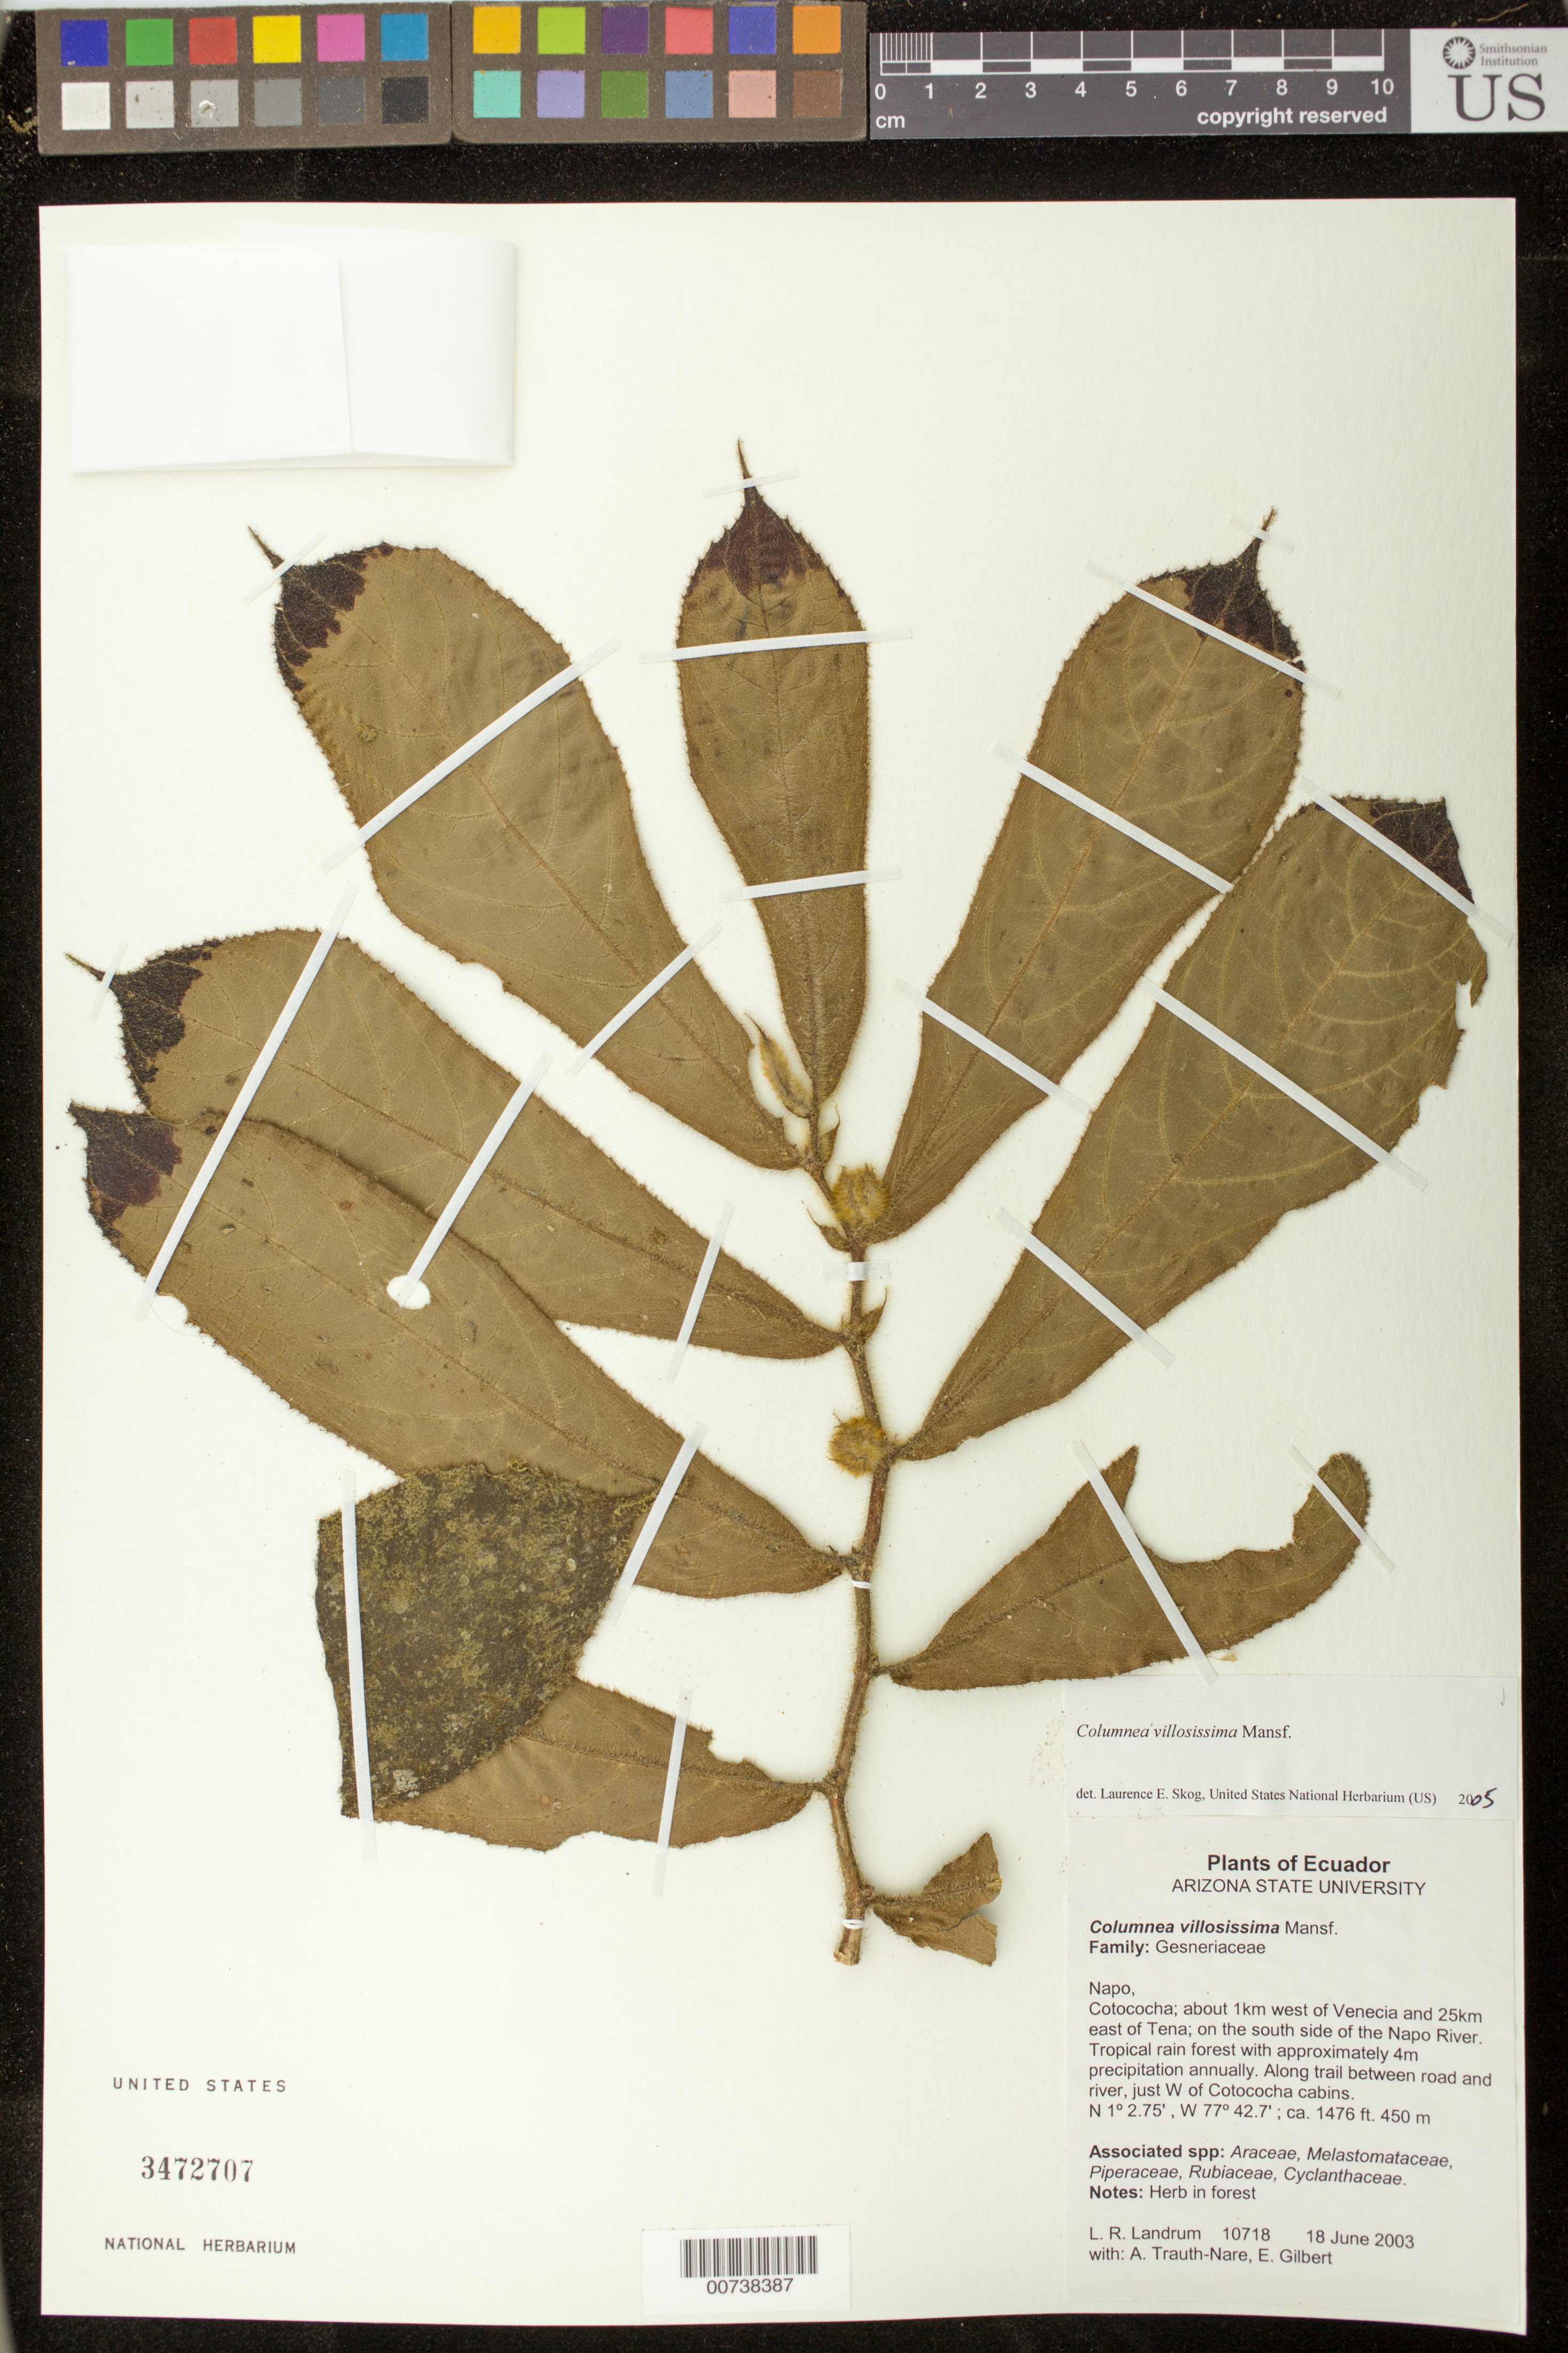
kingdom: Plantae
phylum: Tracheophyta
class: Magnoliopsida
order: Lamiales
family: Gesneriaceae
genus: Columnea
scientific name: Columnea villosissima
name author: Mansf.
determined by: Skog, Laurence E.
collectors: L. R. Landrum, A. Trauth-Nare & E. Gilbert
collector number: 10718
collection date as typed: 18 Jun 2003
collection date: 2003-06-18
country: Ecuador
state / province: Napo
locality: Napo, Cotocacha; about 1 km west of Venecia and 25 km east ofTena; on the south side of the Napo River; along trail between road and river, just W of Cotocacha cabins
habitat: Tropical rain forest with approximately 4 m precipitation annually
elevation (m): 450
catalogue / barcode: US 3472707